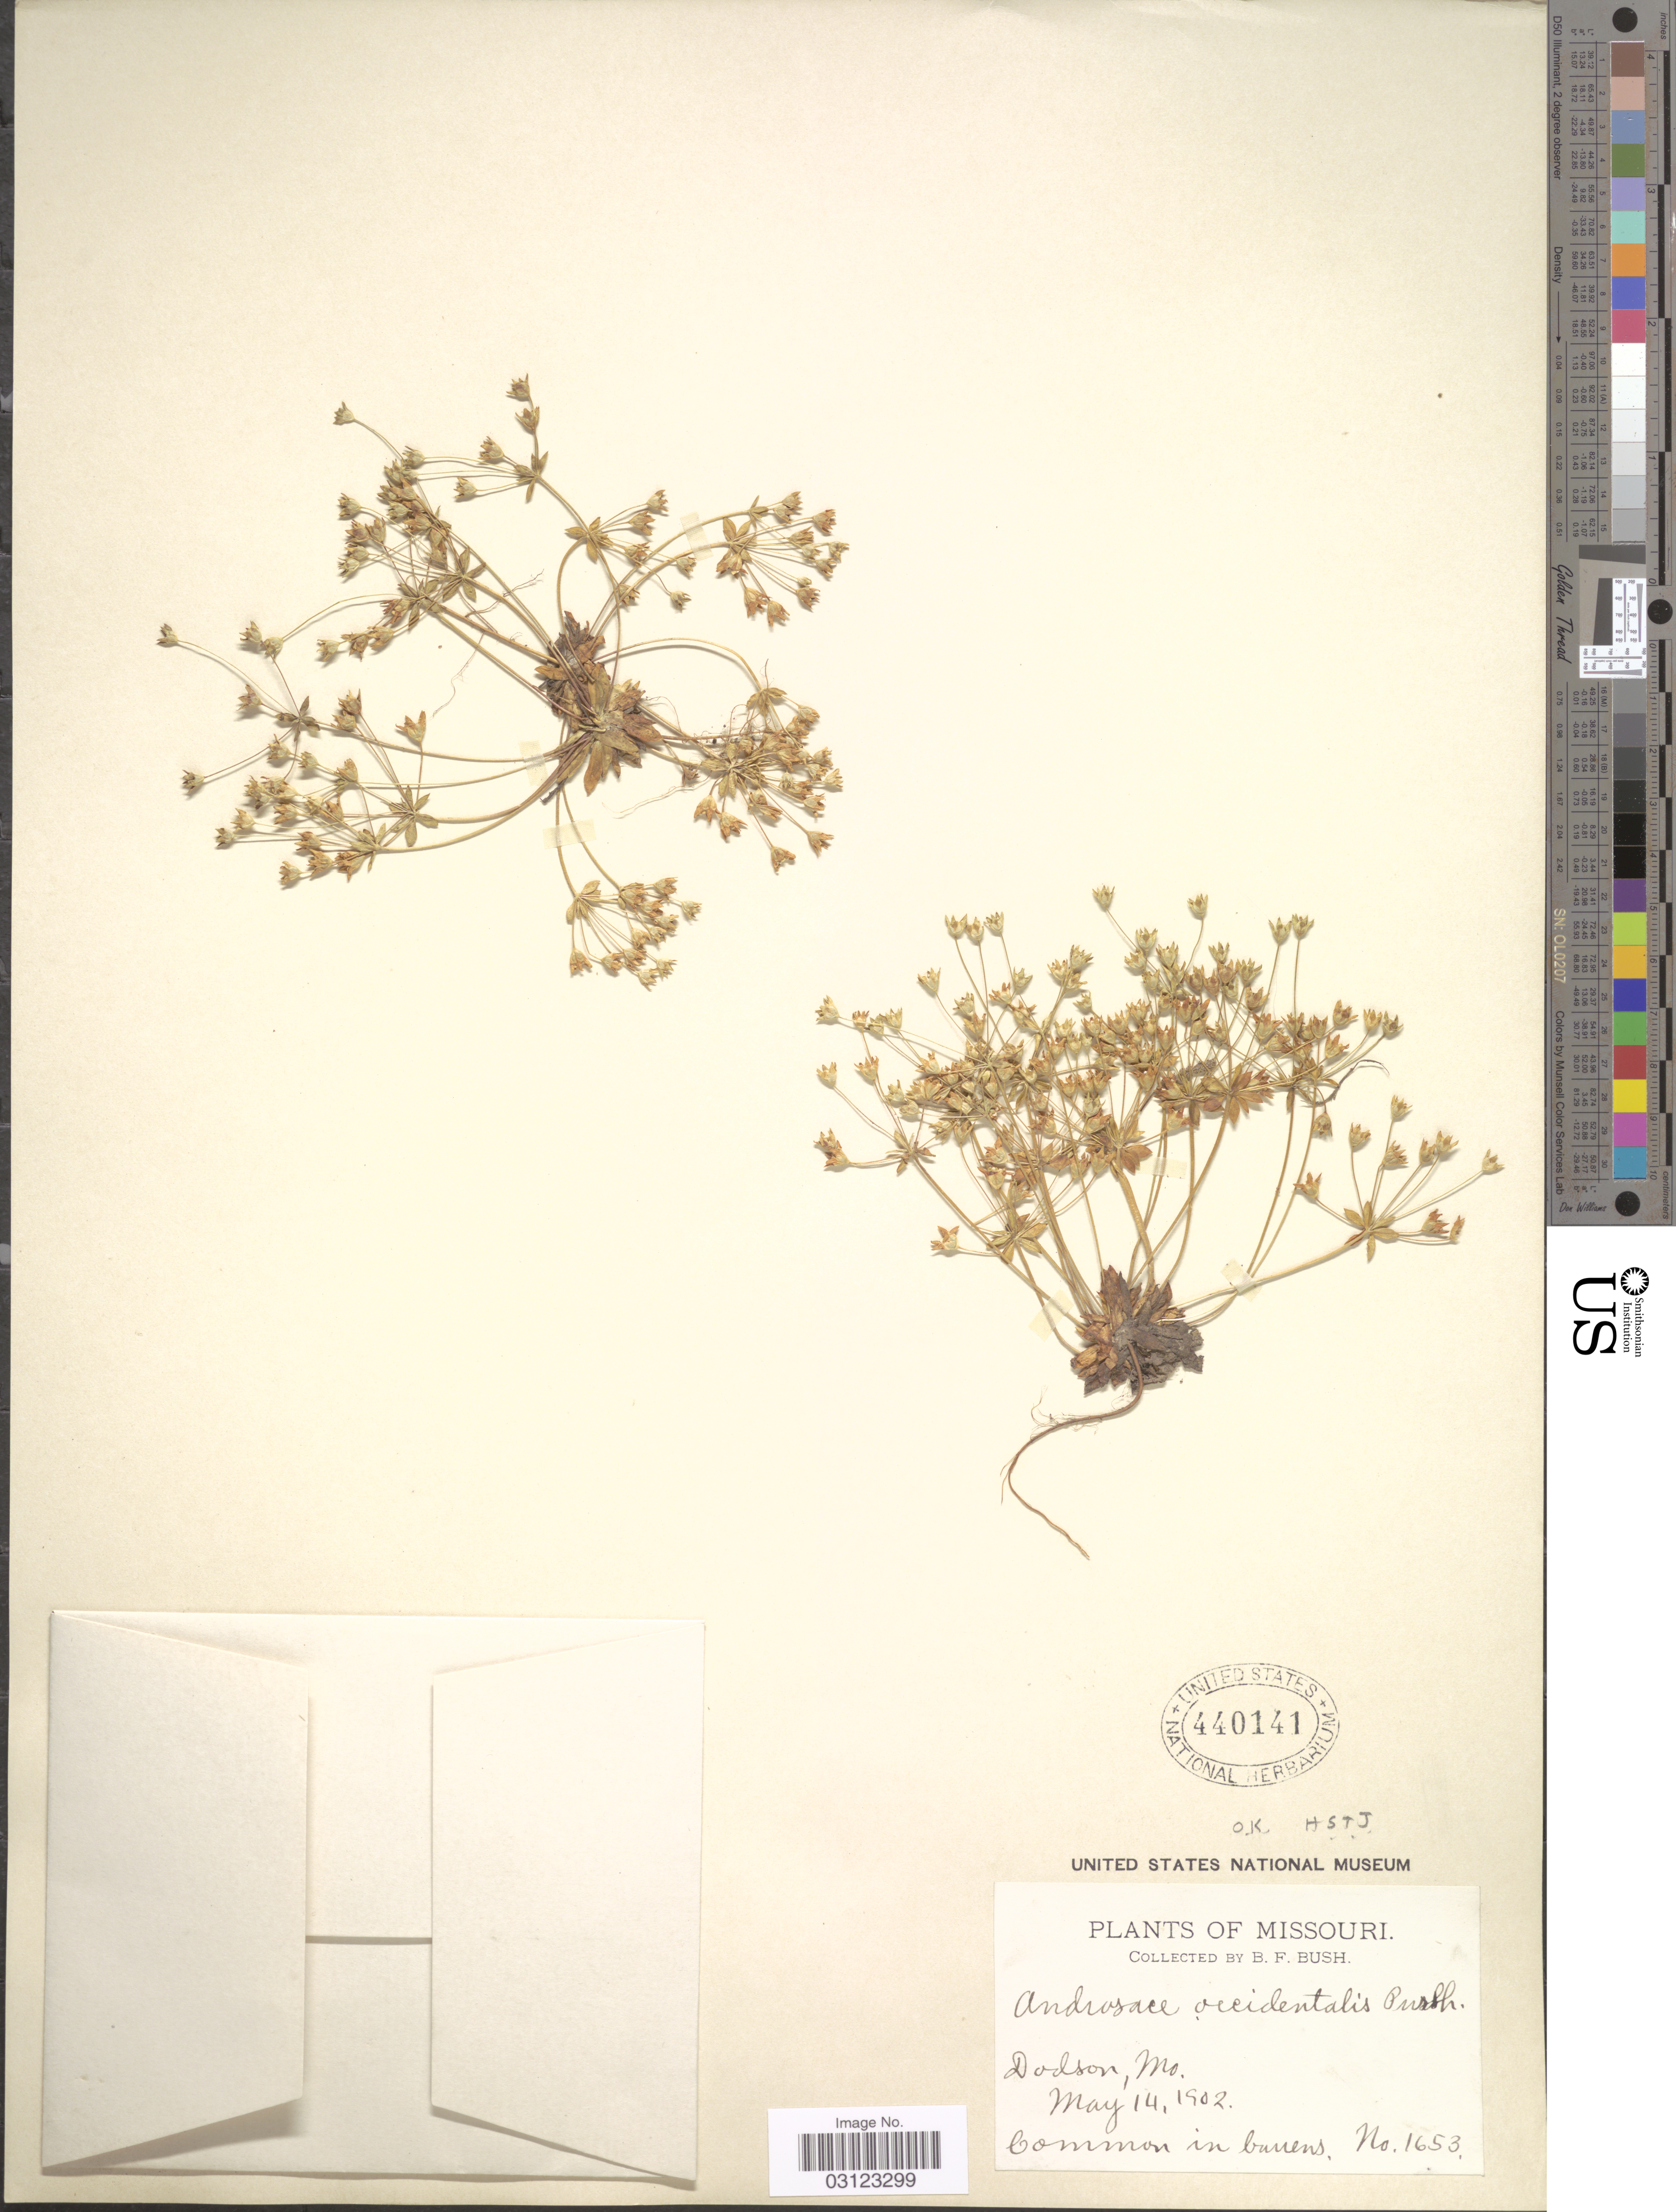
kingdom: Plantae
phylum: Tracheophyta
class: Magnoliopsida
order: Ericales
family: Primulaceae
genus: Androsace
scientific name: Androsace occidentalis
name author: (Pursh) Pursh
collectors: B. F. Bush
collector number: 1653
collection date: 1902-05-14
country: United States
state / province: Missouri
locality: Dodson, Mo.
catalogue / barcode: US 440141